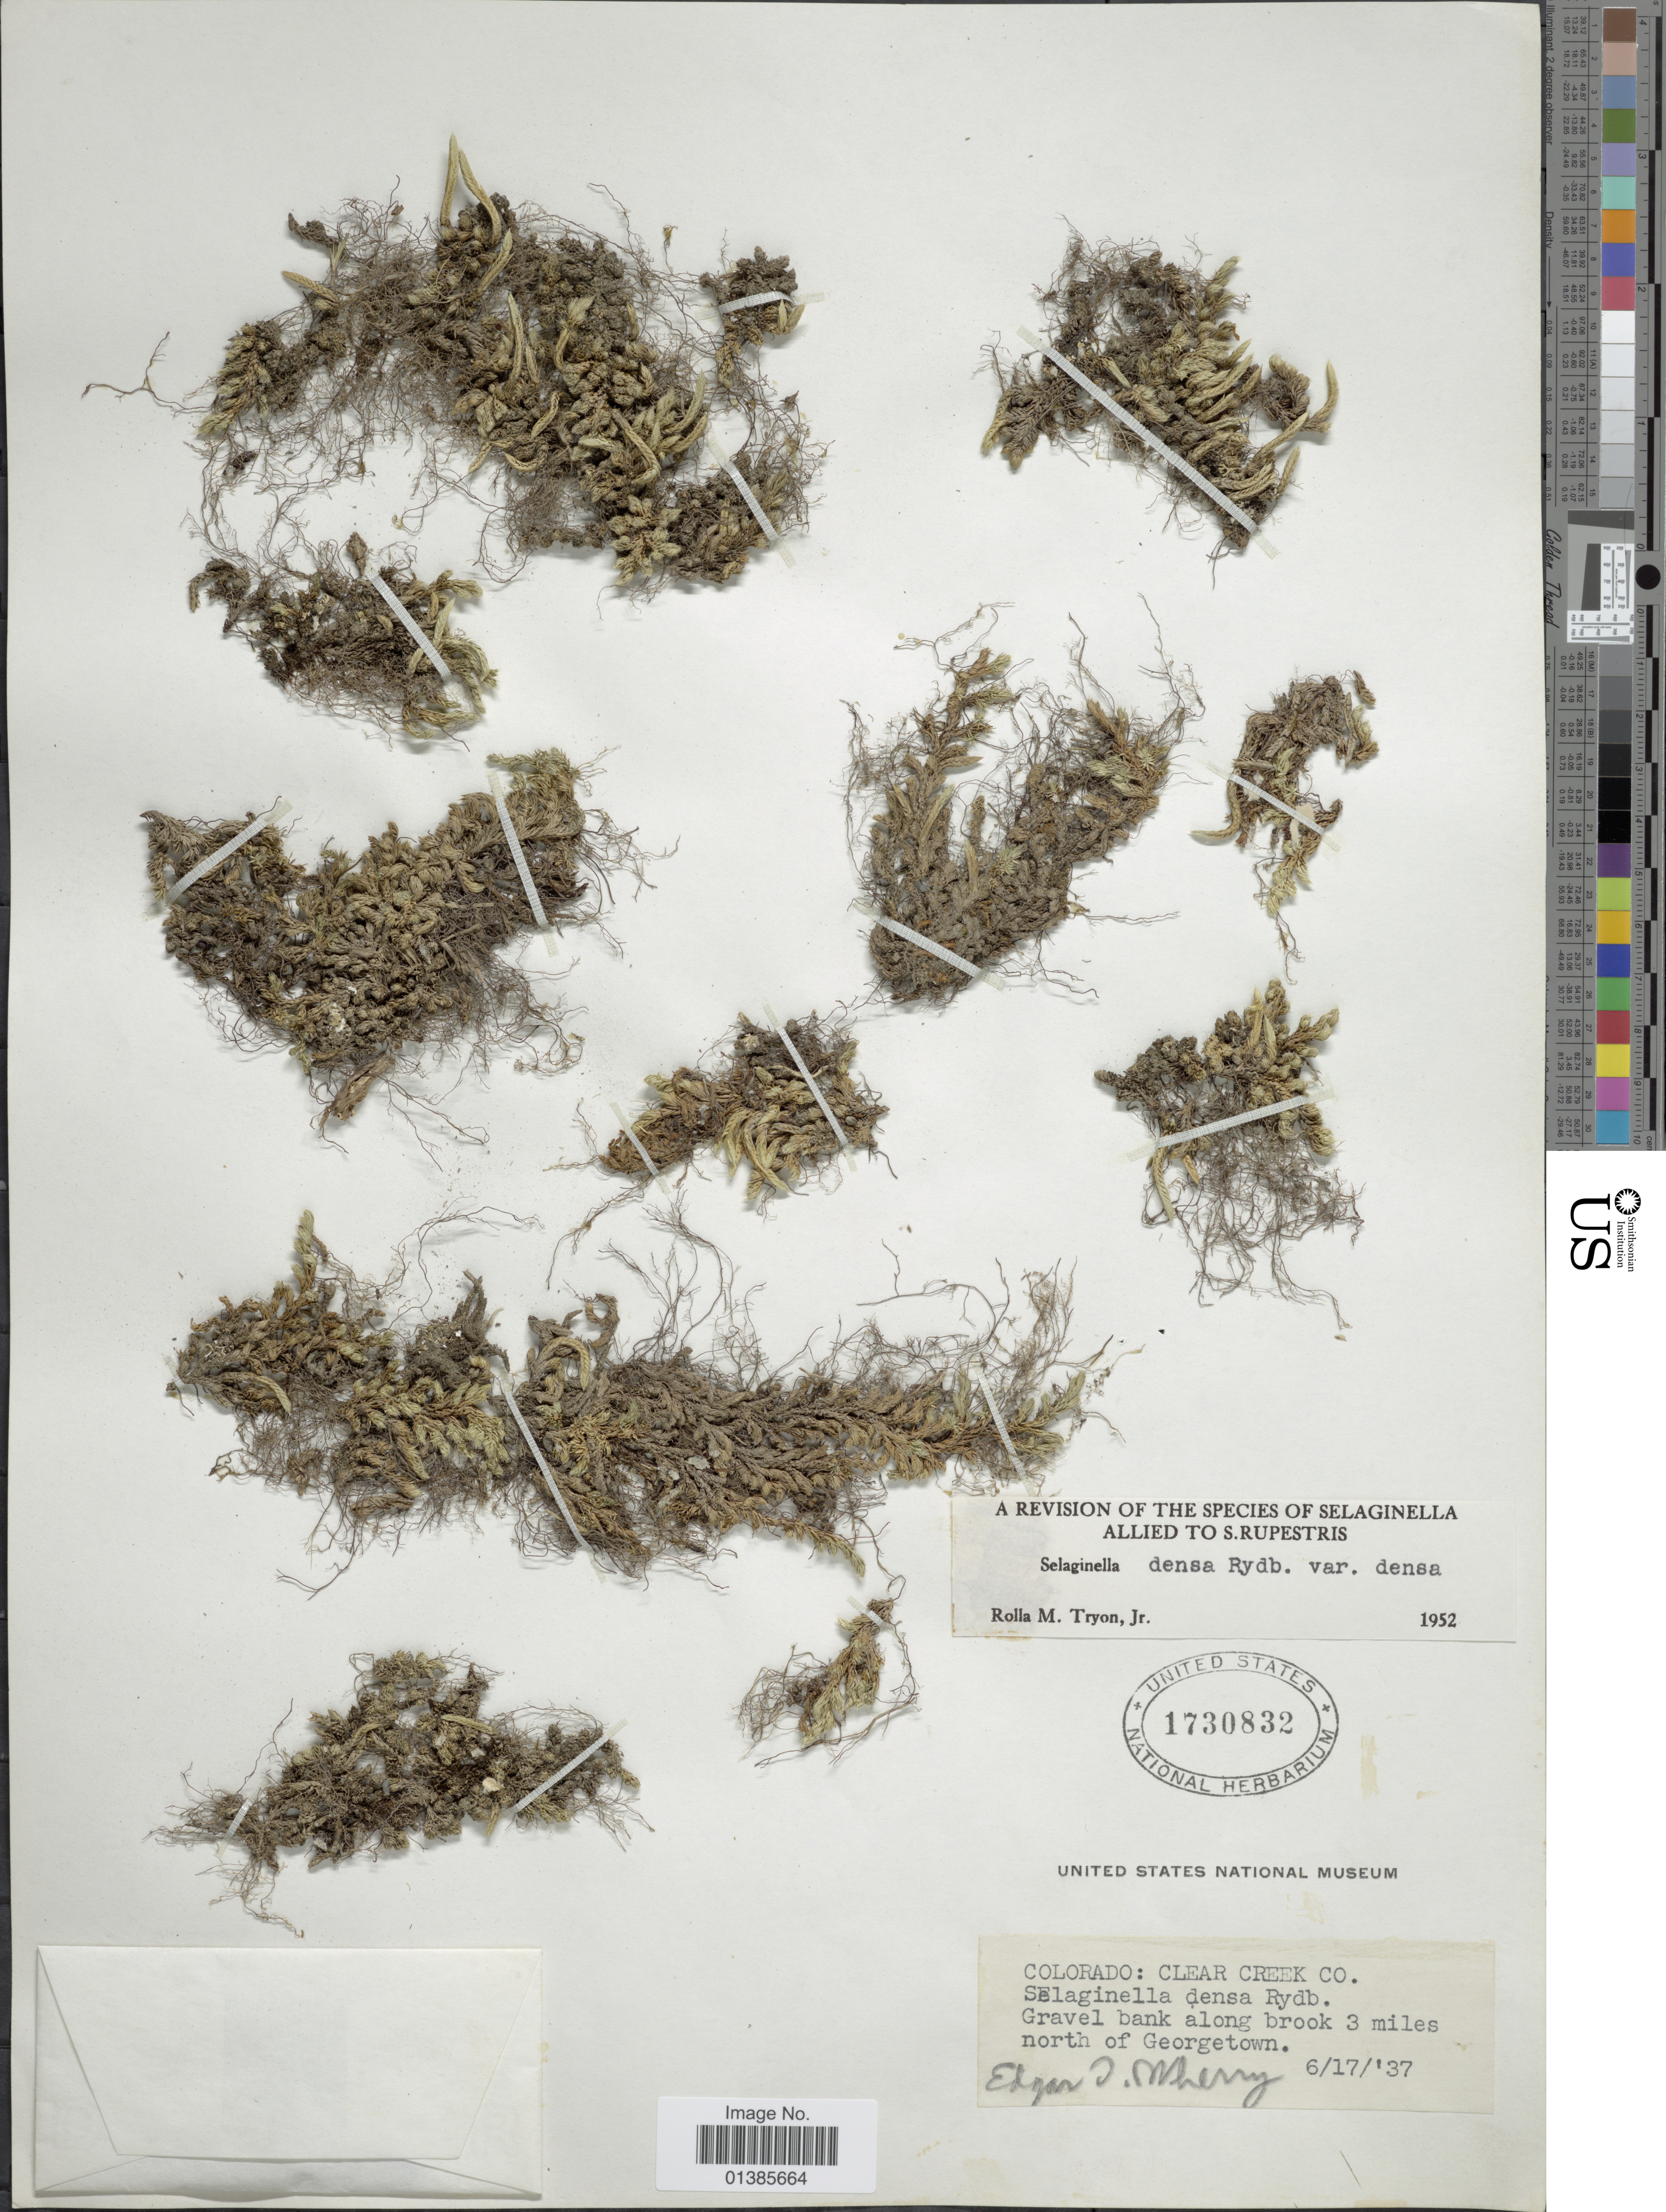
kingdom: Plantae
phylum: Tracheophyta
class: Lycopodiopsida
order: Selaginellales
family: Selaginellaceae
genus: Selaginella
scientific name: Selaginella densa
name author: Rydb.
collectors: E. T. Wherry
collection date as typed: Transcribed d/m/y: 17/6/37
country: United States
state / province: Colorado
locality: Clear Creek Co. Gravel bank along brook 3 miles north of Georgetown.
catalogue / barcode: US 1730832